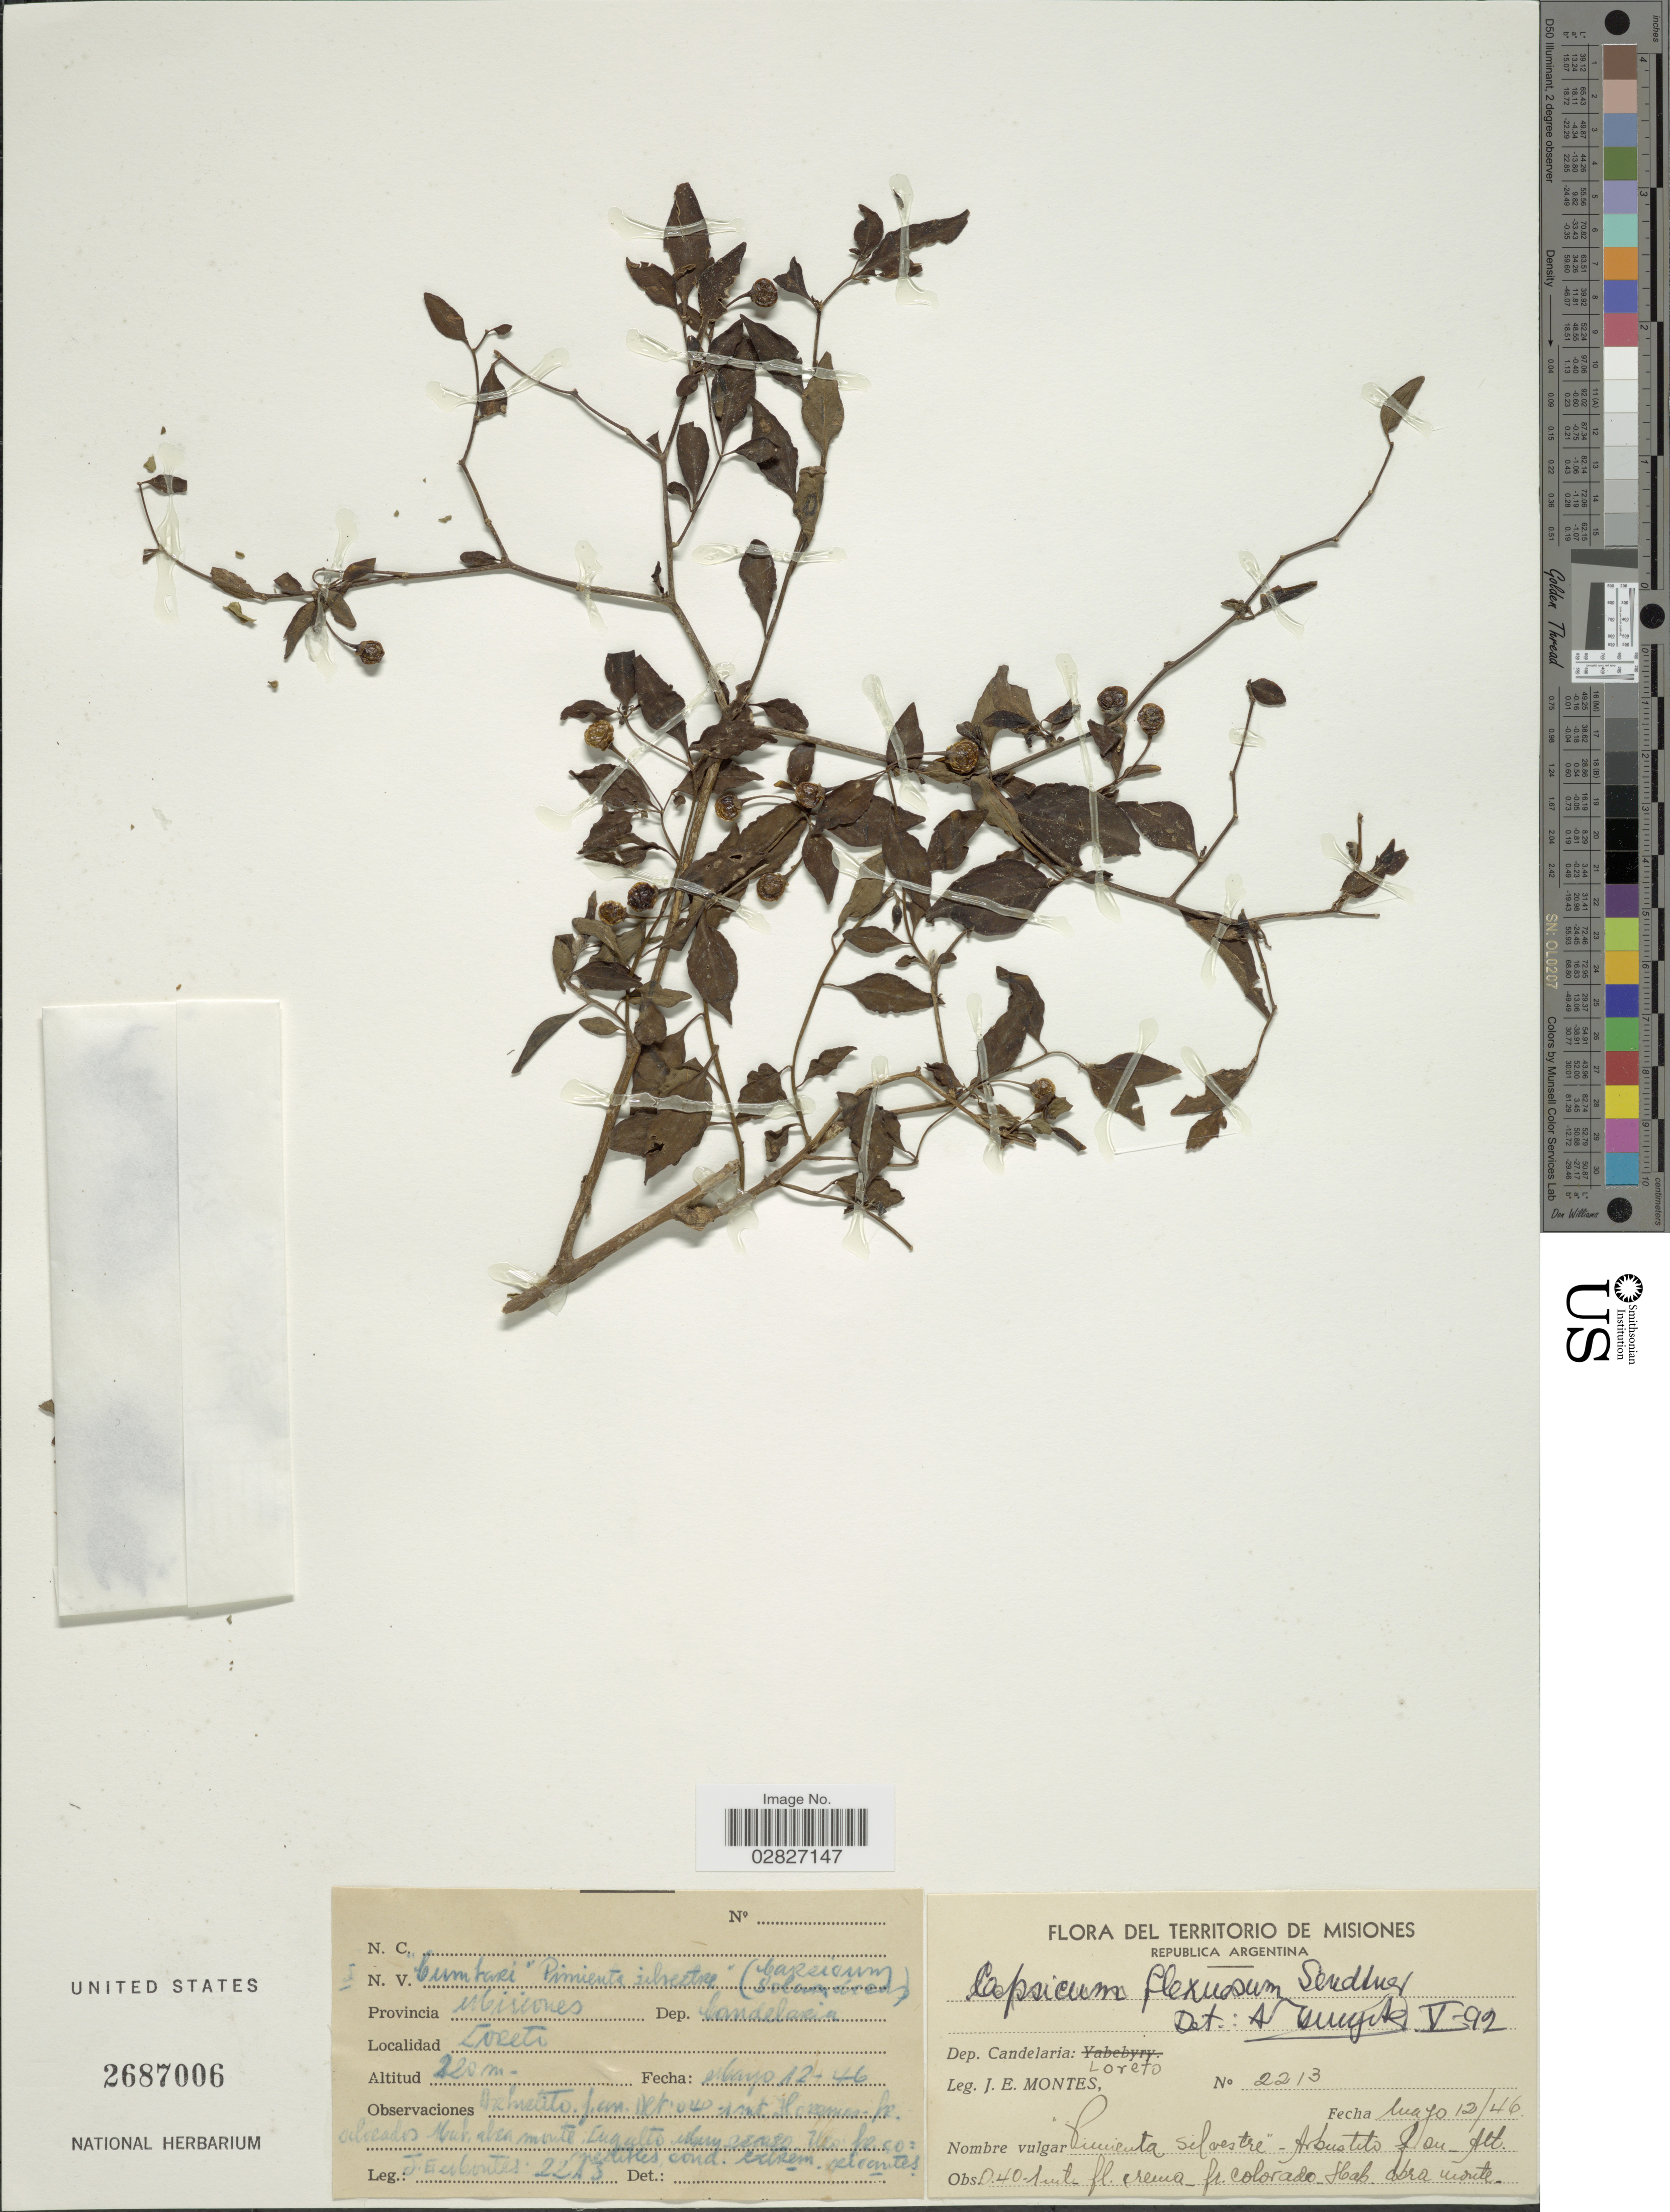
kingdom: Plantae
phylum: Tracheophyta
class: Magnoliopsida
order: Solanales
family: Solanaceae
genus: Capsicum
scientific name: Capsicum flexuosum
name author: Sendtn.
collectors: J. E. Montes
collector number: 2213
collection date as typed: Transcribed d/m/y: 12/5/46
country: Argentina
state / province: Misiones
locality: Dep. Candelaria, Loreto.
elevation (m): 220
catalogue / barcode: US 2687006